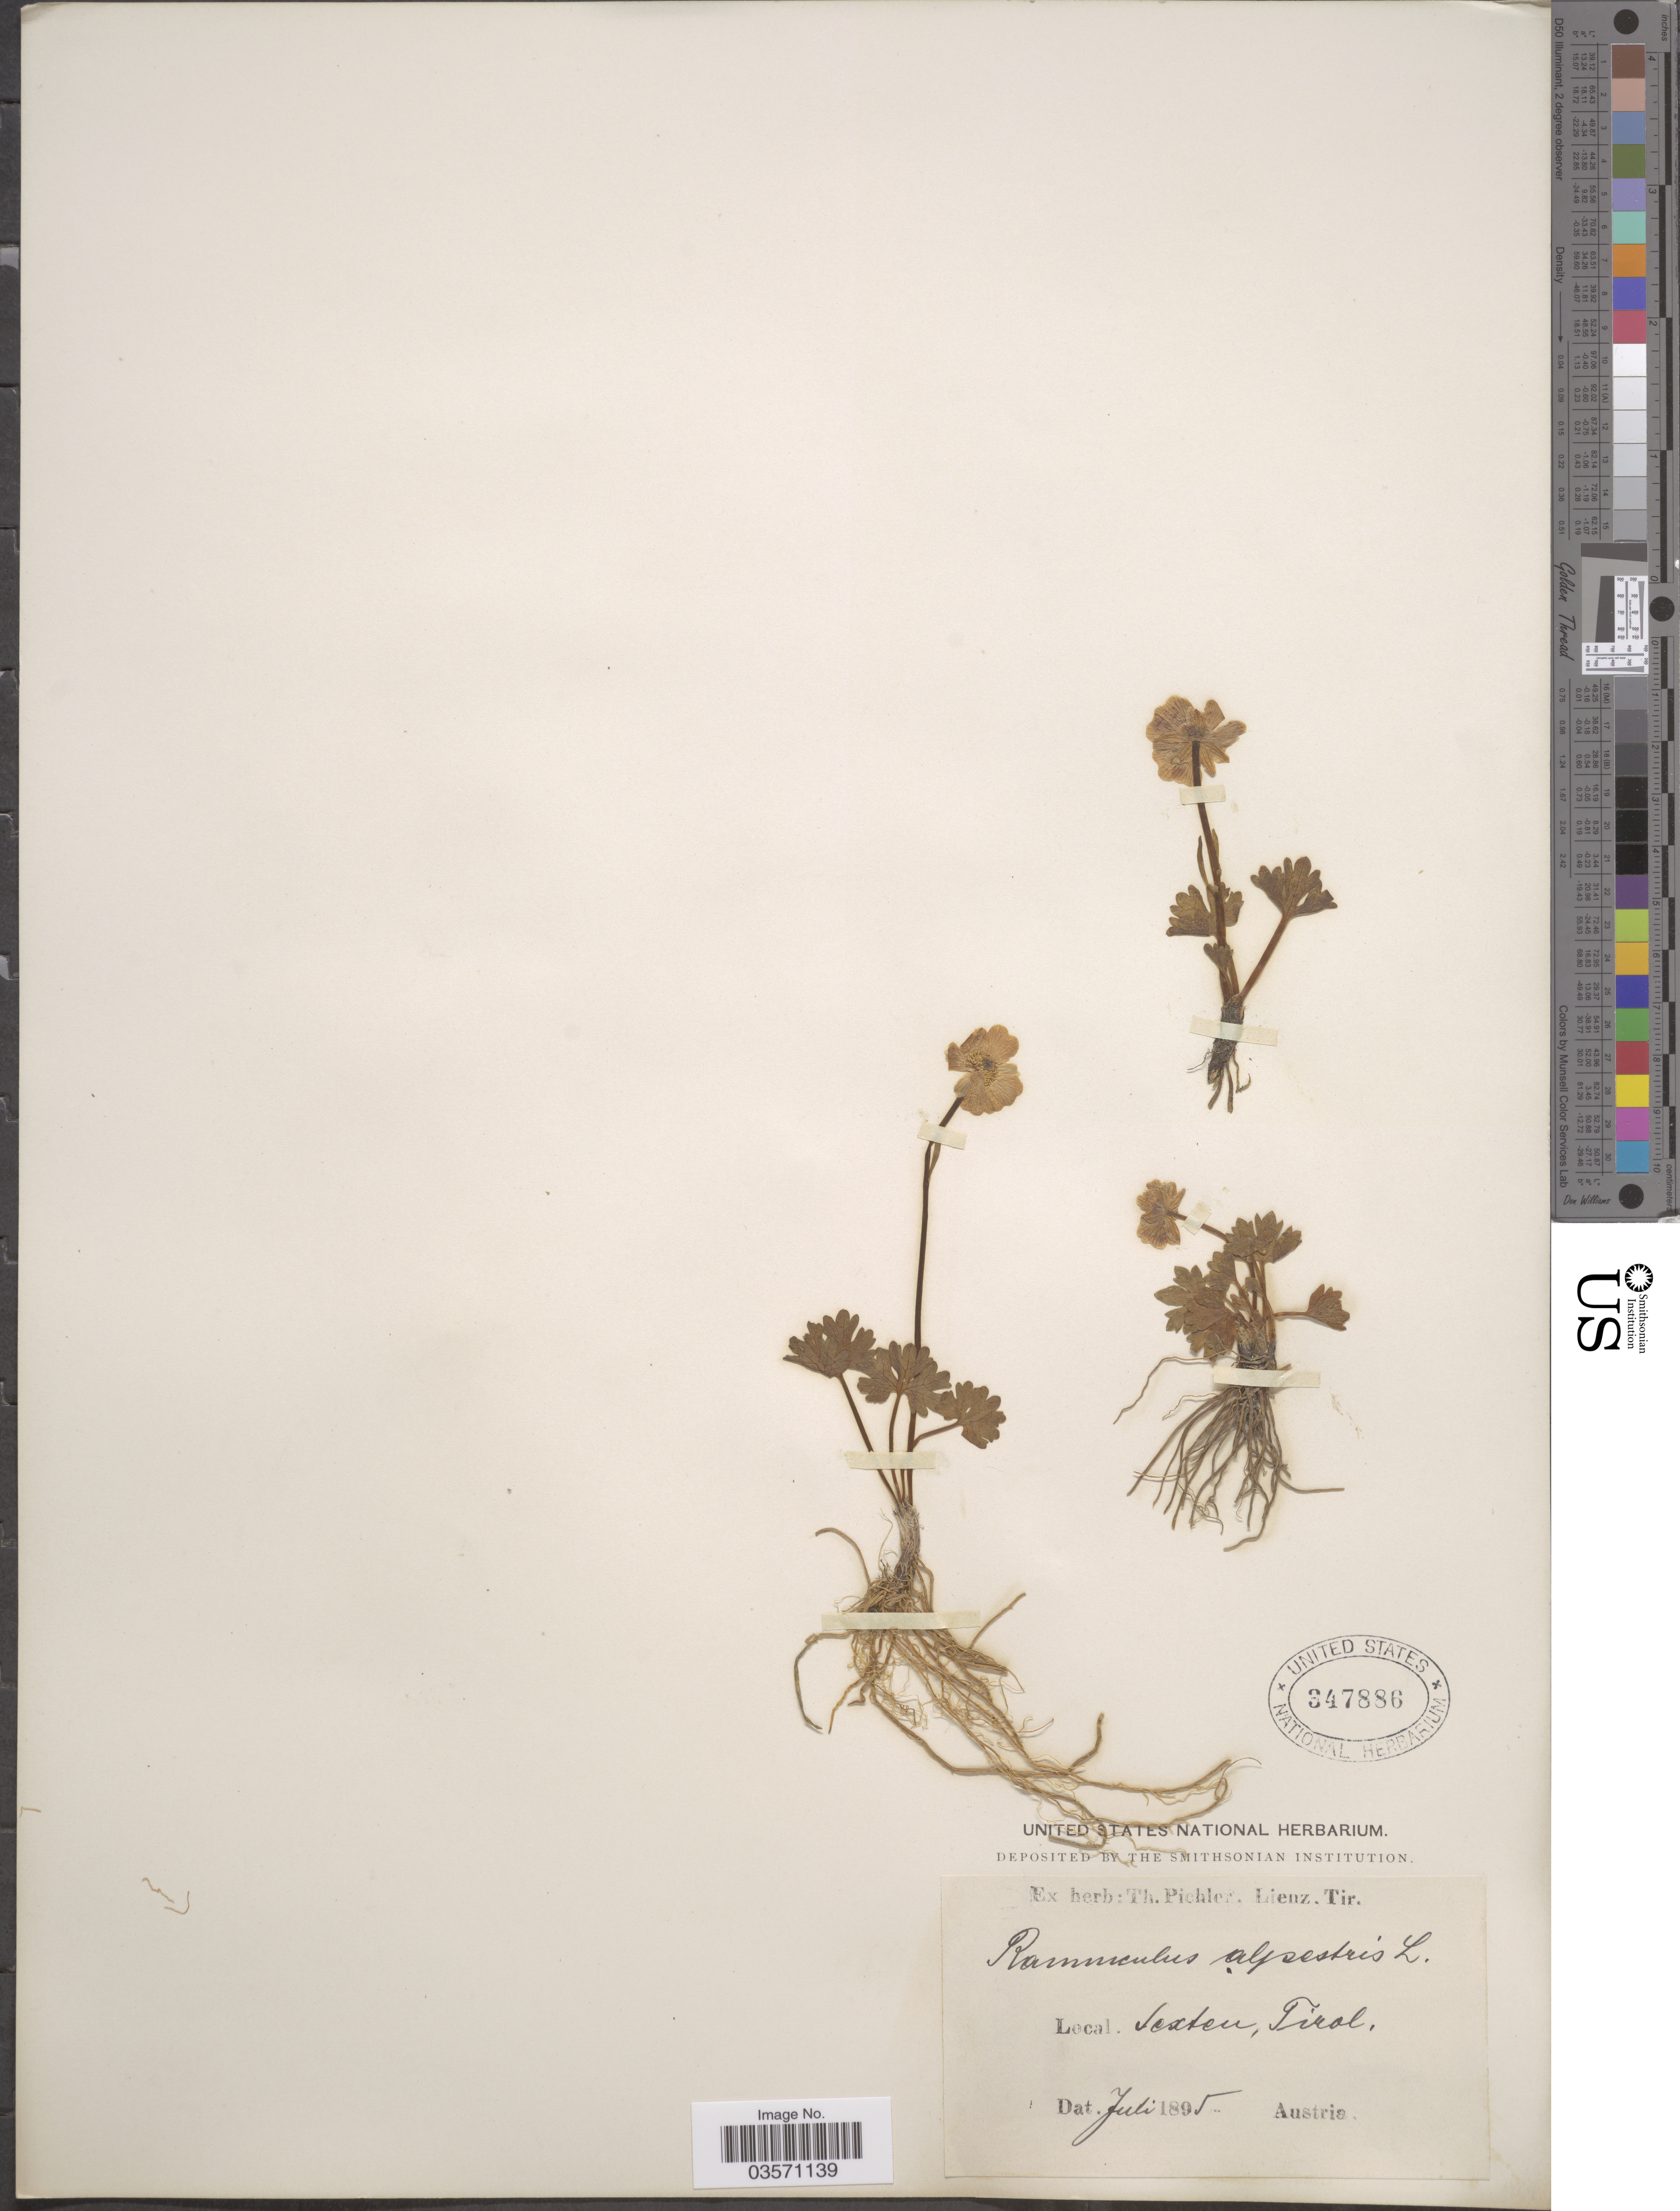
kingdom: Plantae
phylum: Tracheophyta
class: Magnoliopsida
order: Ranunculales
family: Ranunculaceae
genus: Ranunculus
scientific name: Ranunculus alpestris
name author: L.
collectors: ex herb. T. Pichler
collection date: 1895-07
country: Austria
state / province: Tirol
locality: Sexten.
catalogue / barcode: US 347886